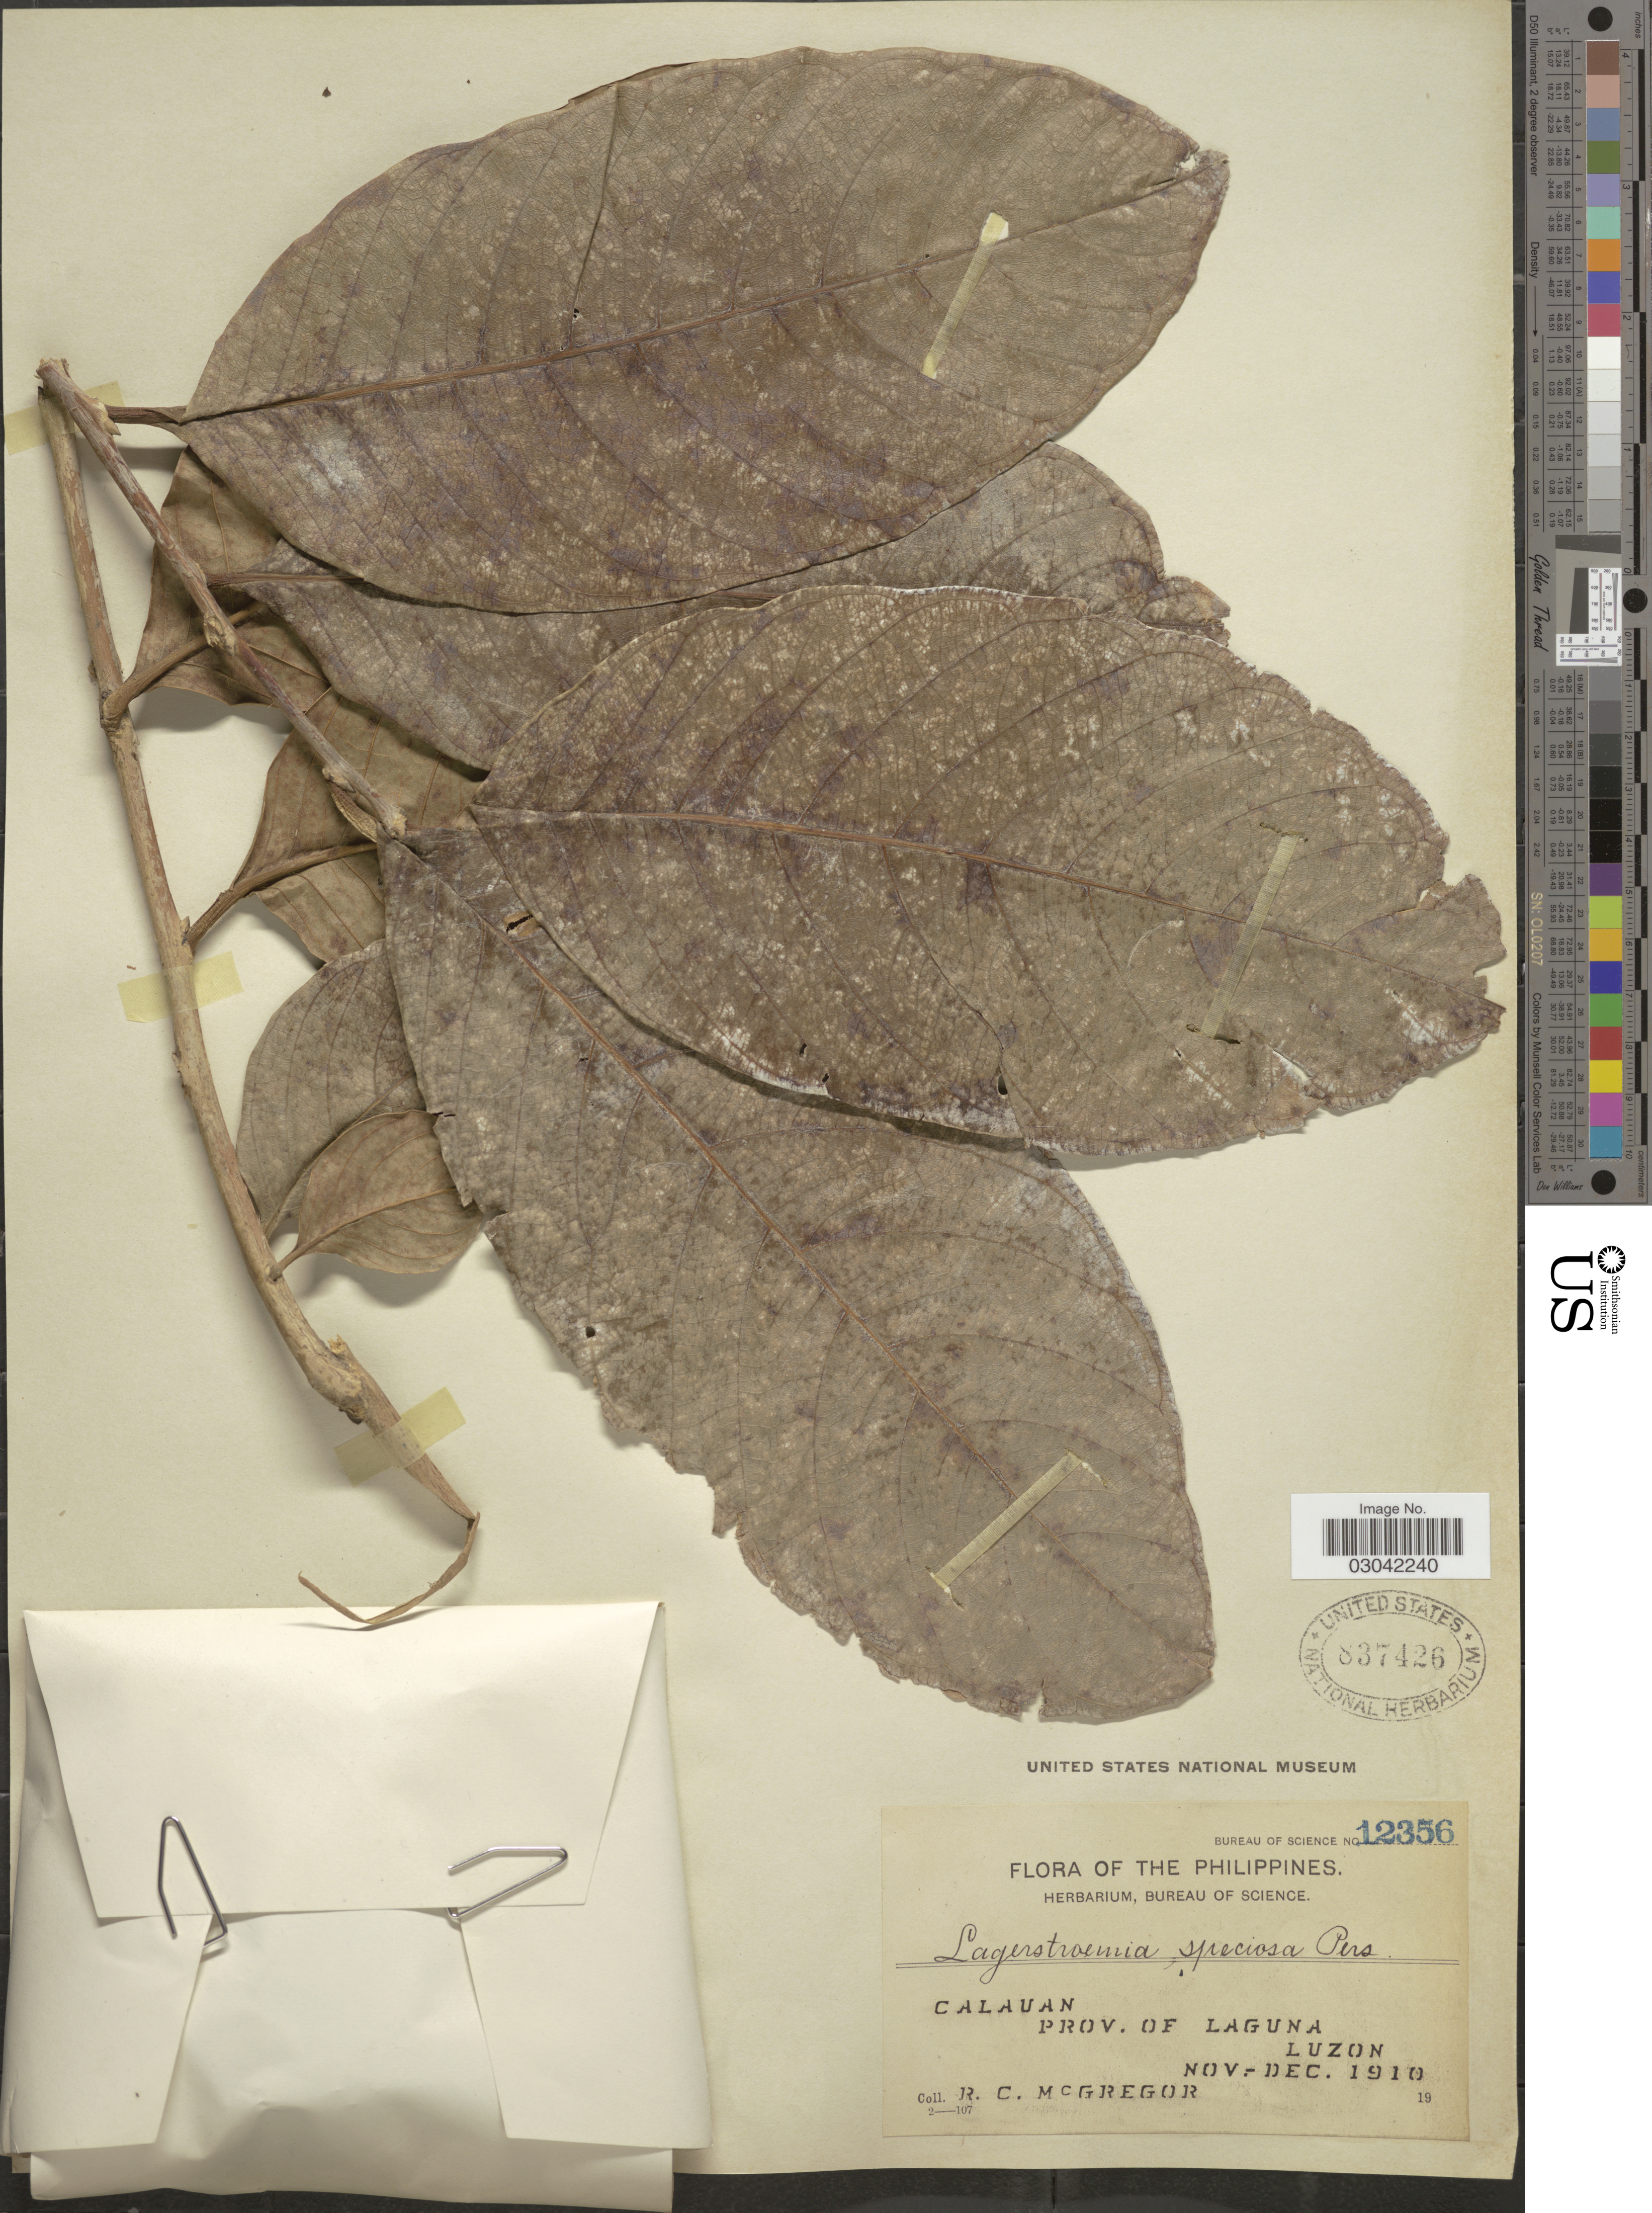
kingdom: Plantae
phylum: Tracheophyta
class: Magnoliopsida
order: Myrtales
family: Lythraceae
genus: Lagerstroemia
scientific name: Lagerstroemia speciosa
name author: (L.) Pers.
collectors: R. C. McGregor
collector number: Bureau of Science 12356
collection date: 1910-11/1910-12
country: Philippines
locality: Calauan, Prov. of Laguna, Luzon.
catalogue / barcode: US 837426